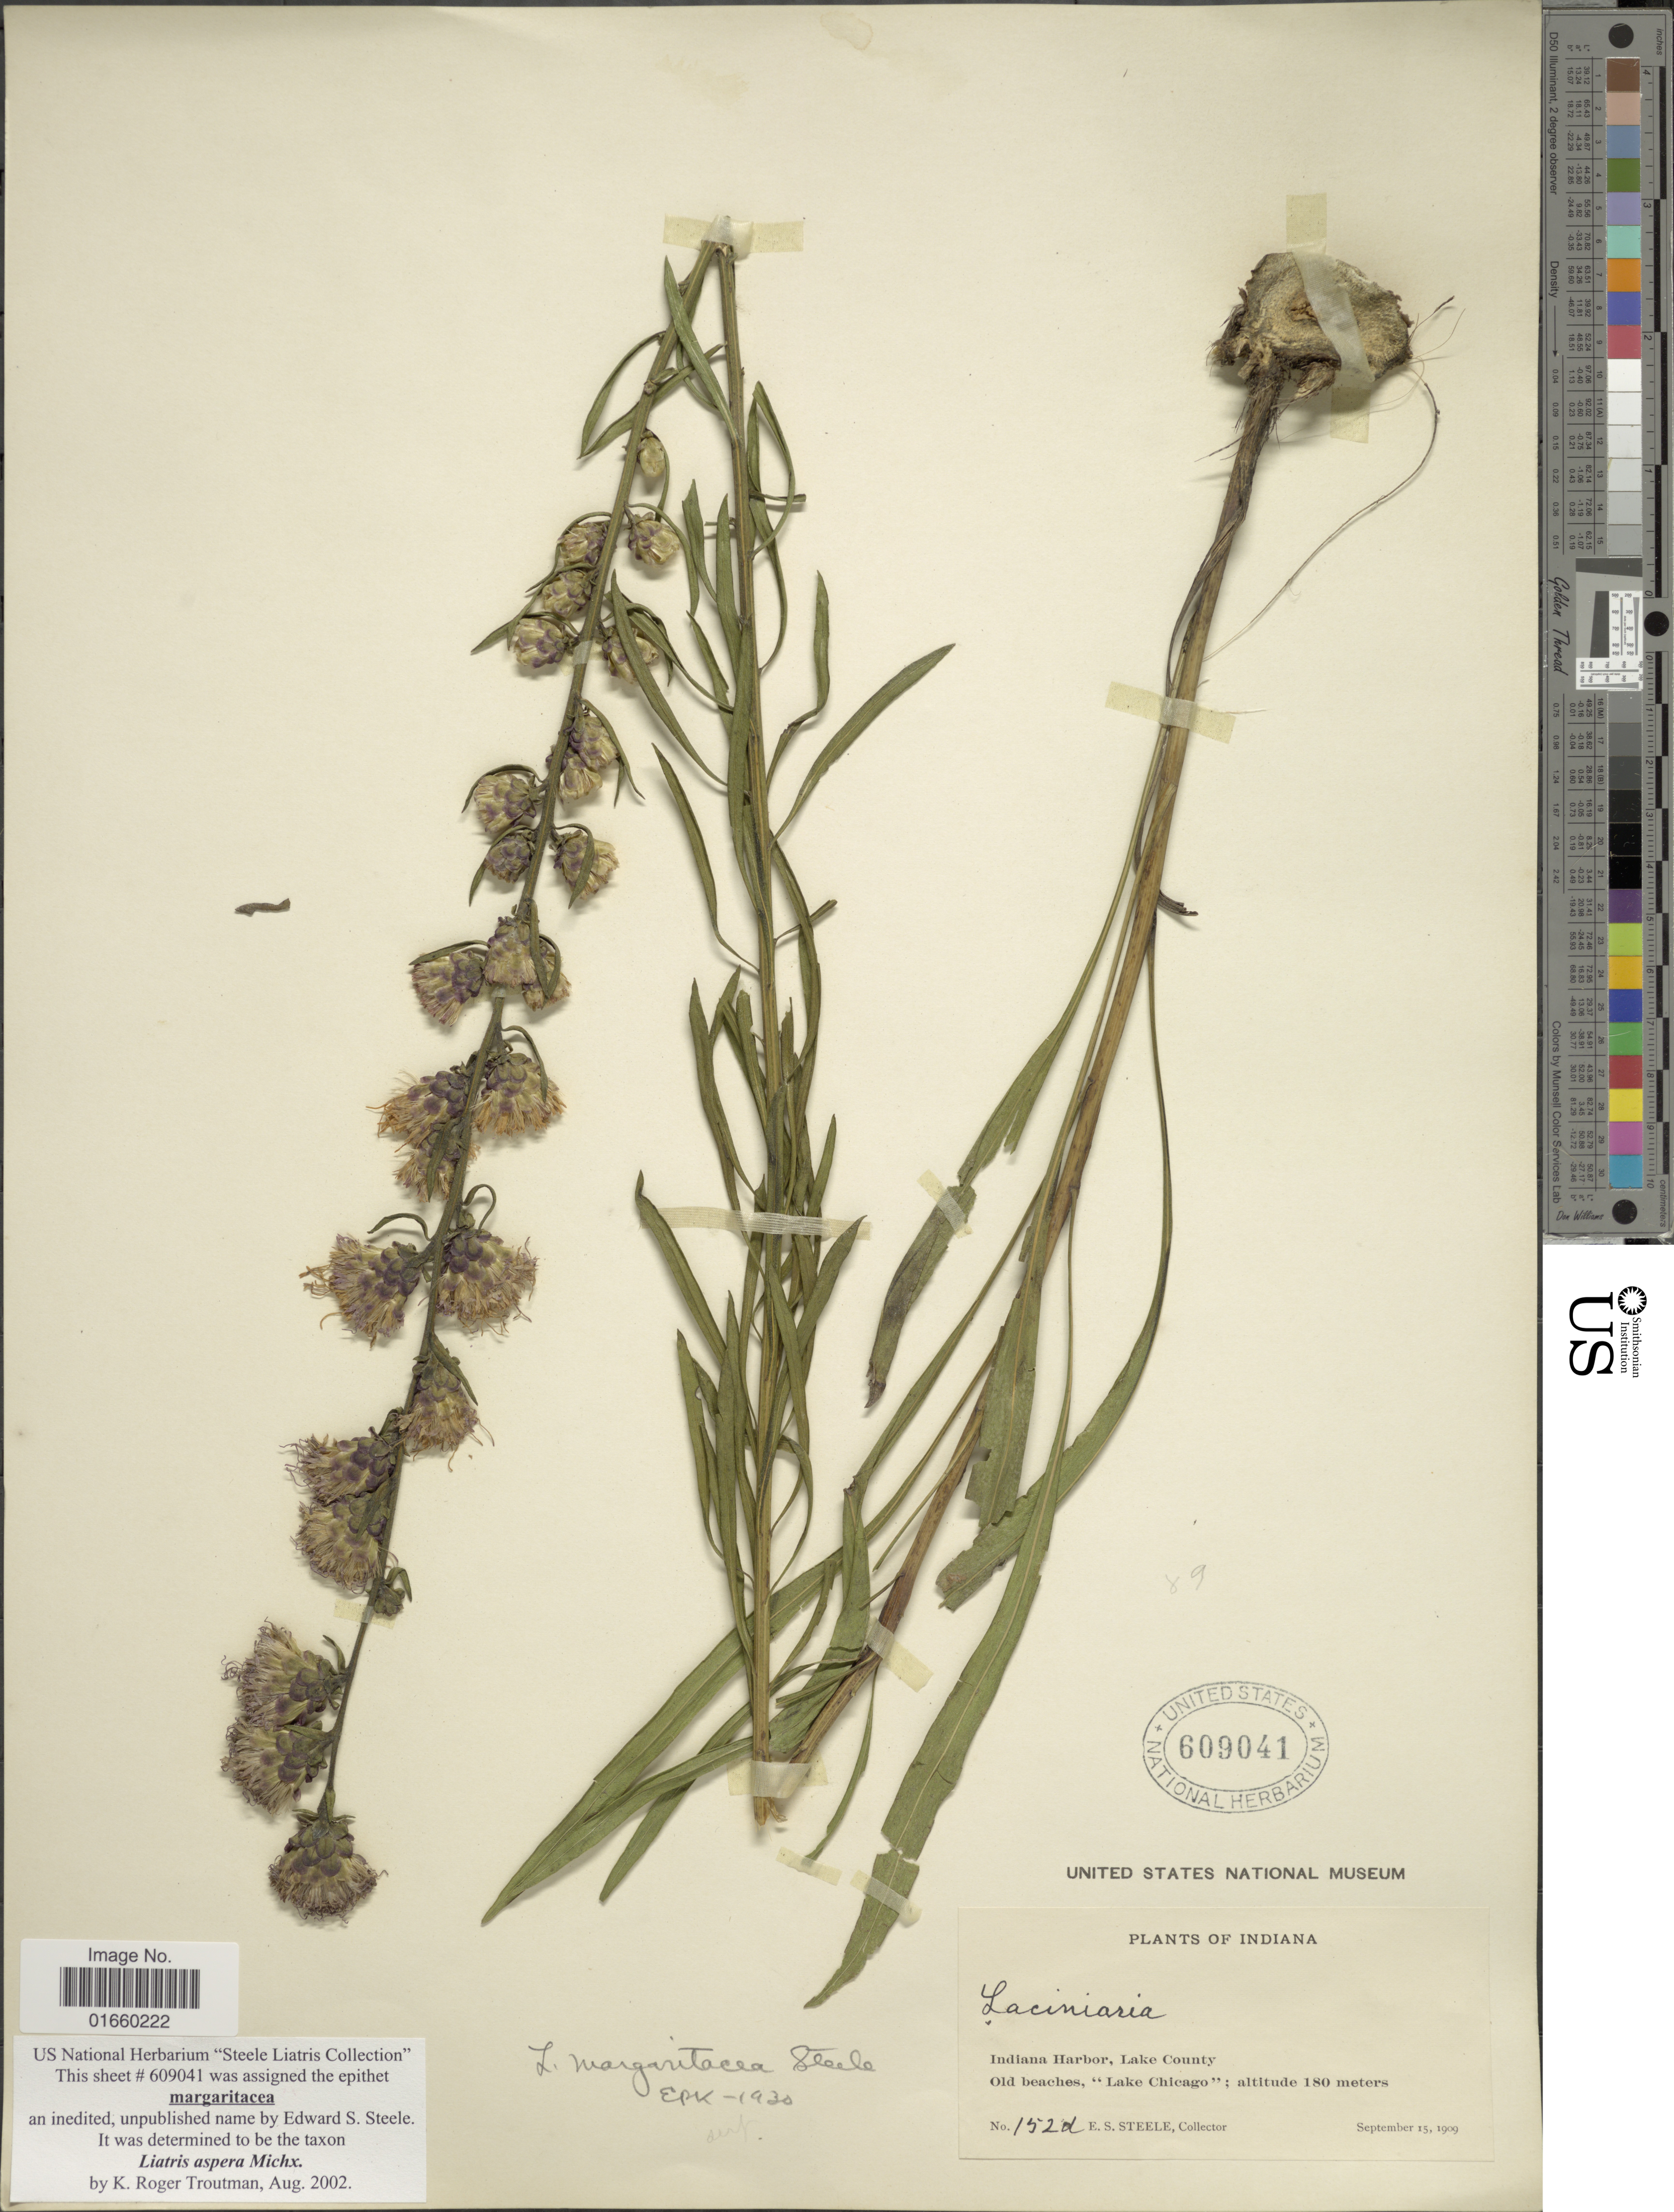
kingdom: Plantae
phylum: Tracheophyta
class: Magnoliopsida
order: Asterales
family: Asteraceae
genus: Liatris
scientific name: Liatris aspera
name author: Michx.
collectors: E. Steele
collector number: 152d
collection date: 1909-09-15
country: United States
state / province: Indiana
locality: Indiana Harbor, Lake County, Old beaches, "Lake Chicago"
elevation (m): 180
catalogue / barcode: US 609041